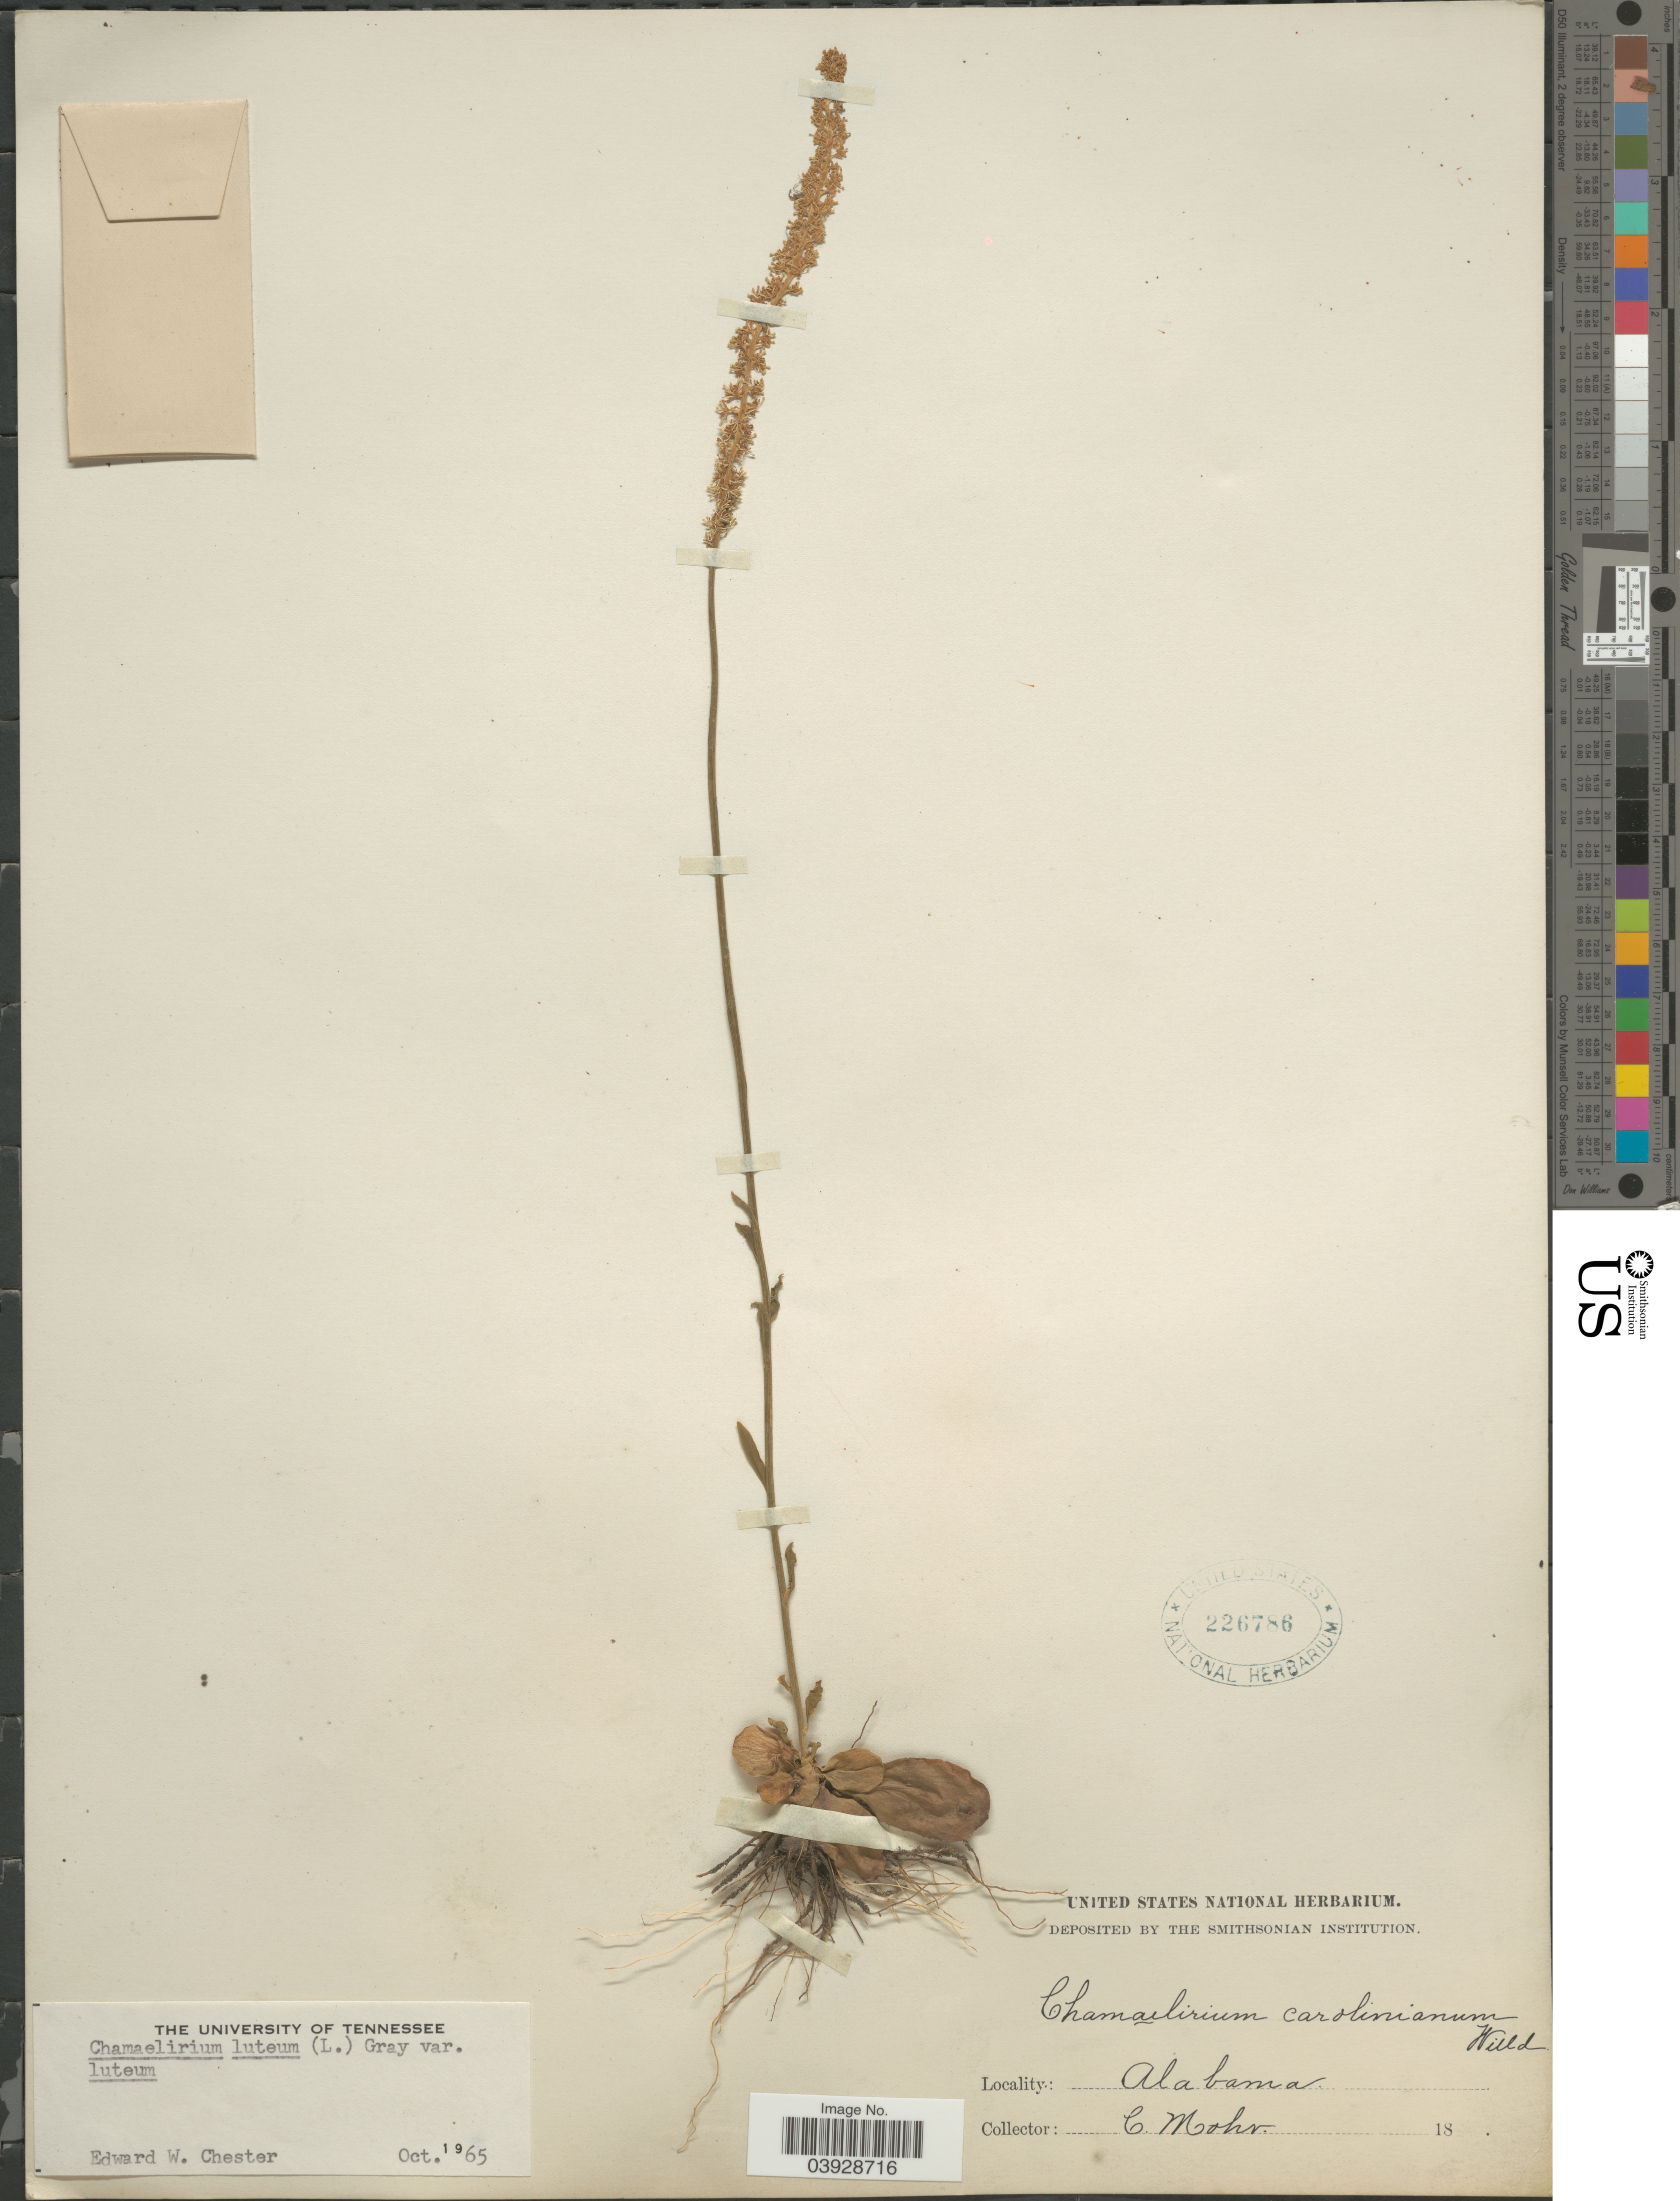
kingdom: Plantae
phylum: Tracheophyta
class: Liliopsida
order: Liliales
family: Melanthiaceae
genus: Chamaelirium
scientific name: Chamaelirium luteum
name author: (L.) A. Gray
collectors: C. T. Mohr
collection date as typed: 18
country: United States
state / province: Alabama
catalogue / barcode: US 226786